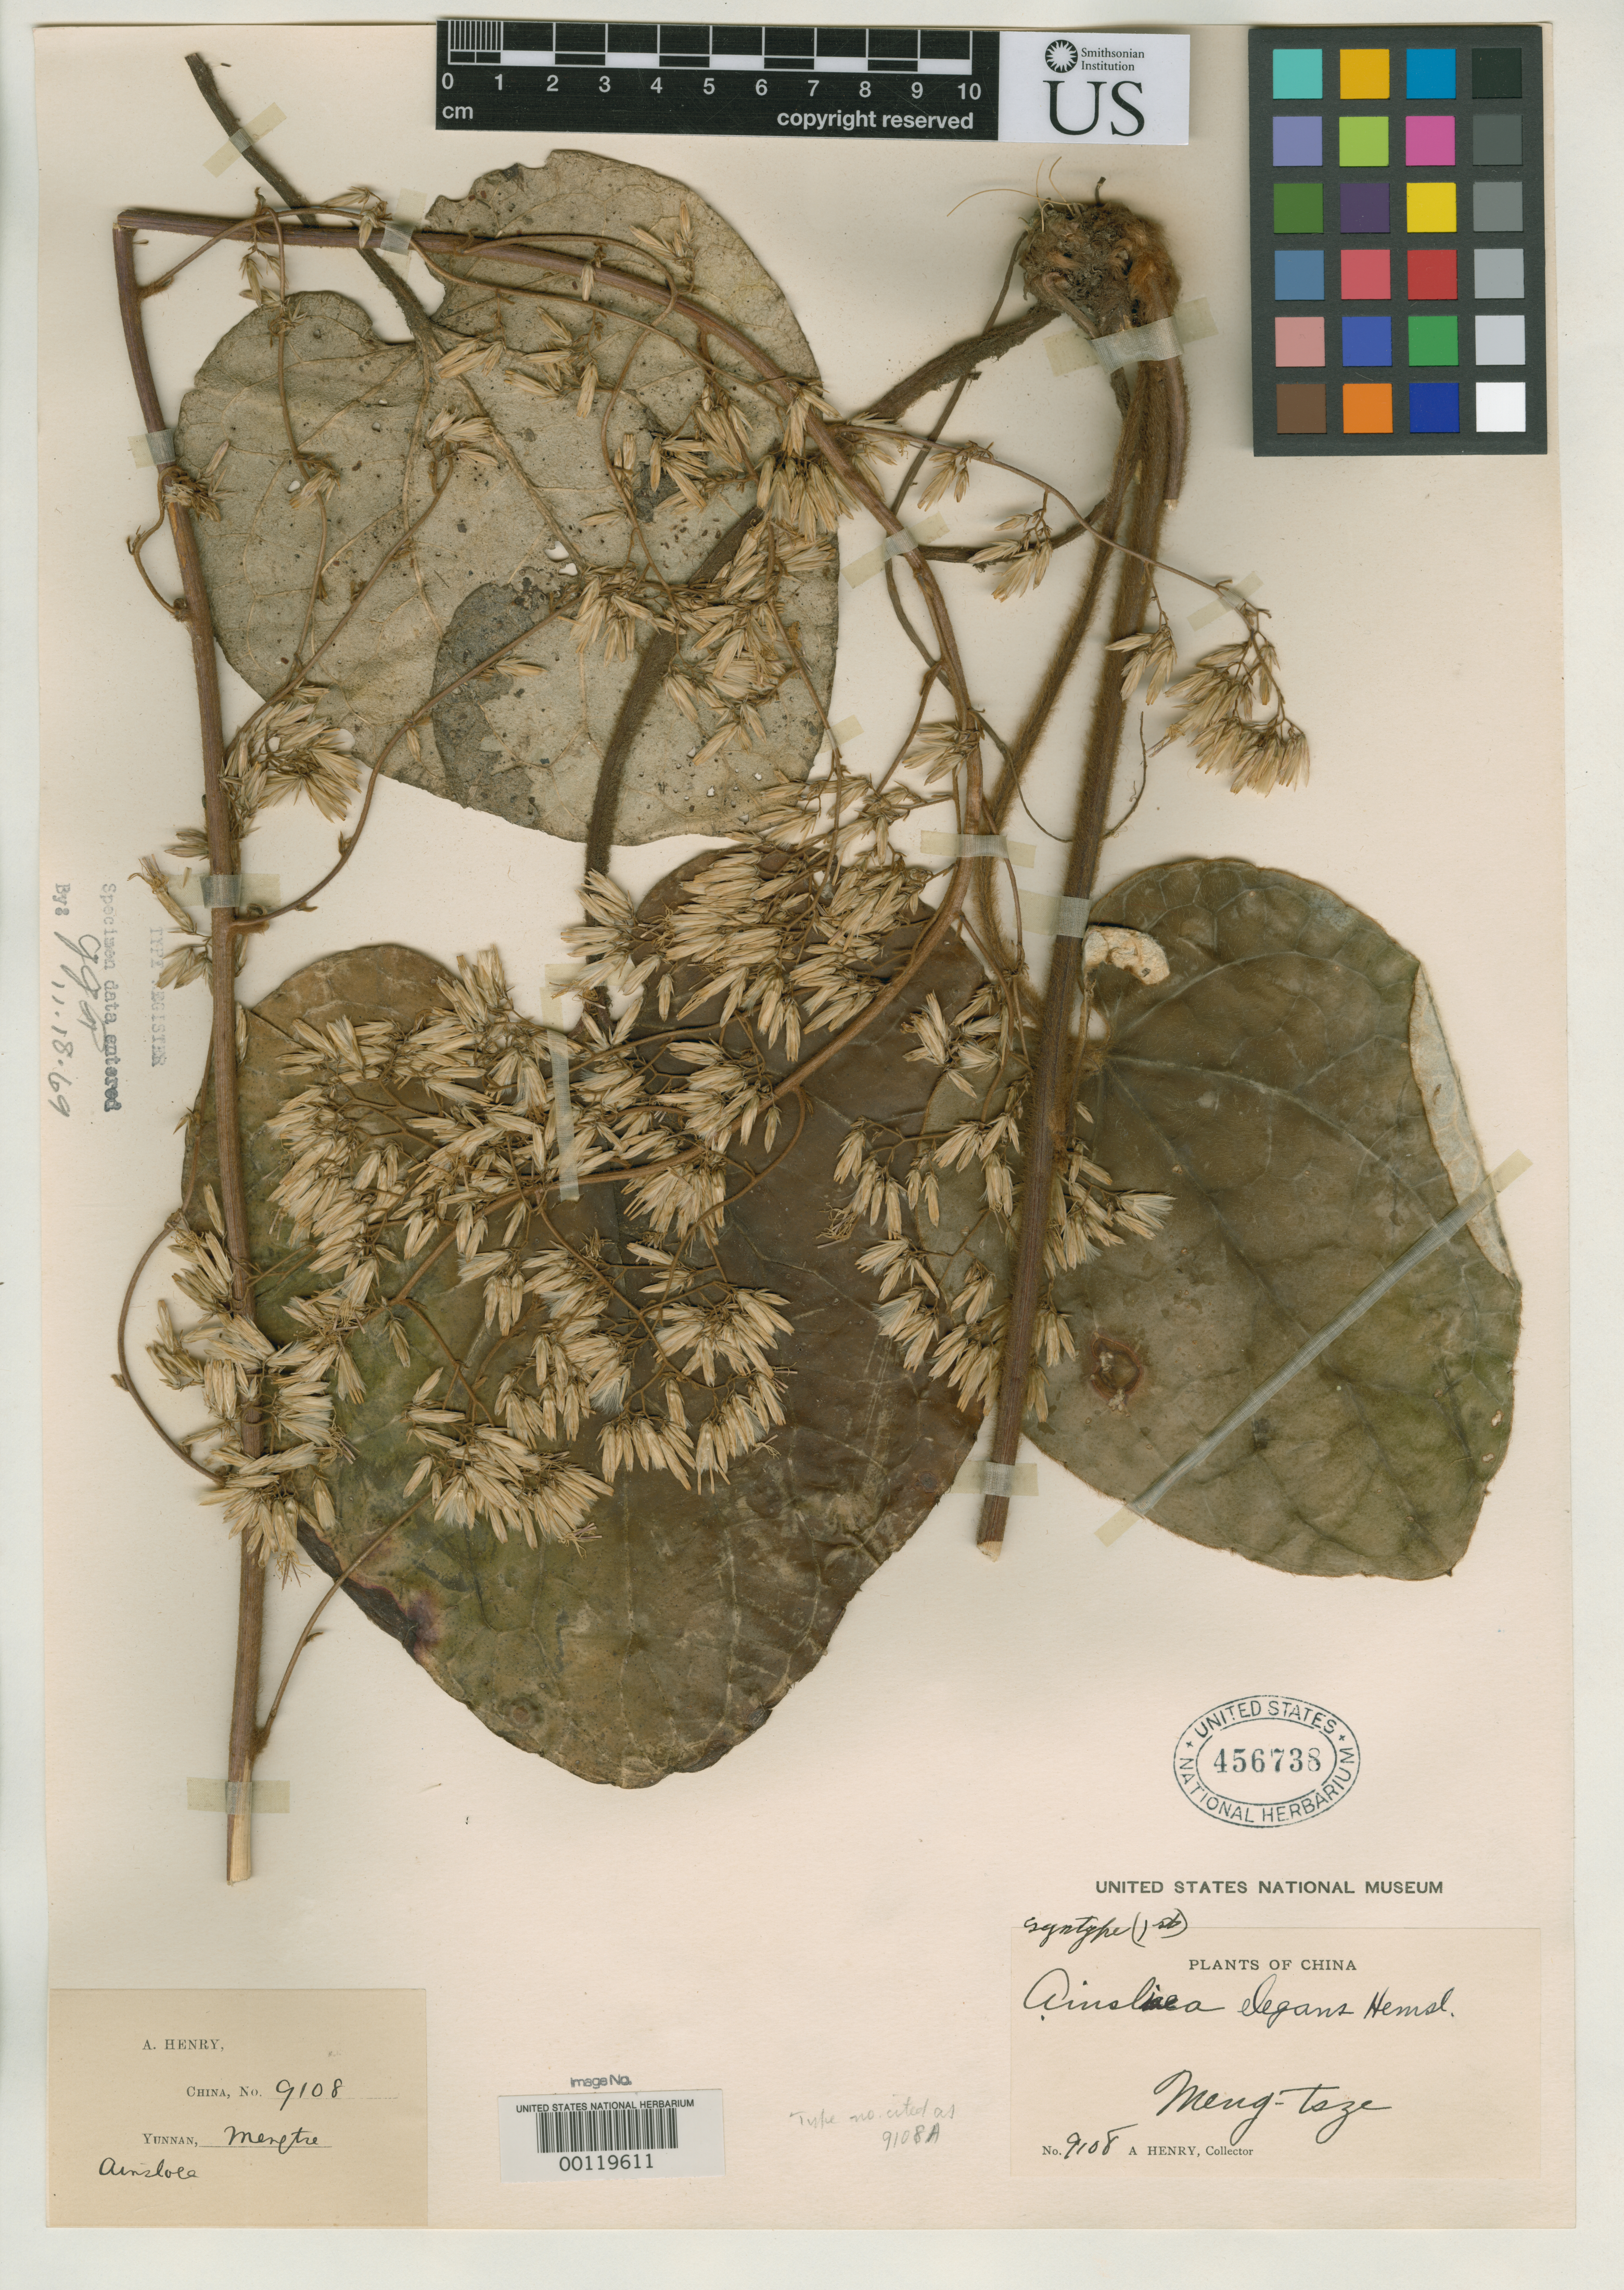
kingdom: Plantae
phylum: Tracheophyta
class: Magnoliopsida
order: Asterales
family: Asteraceae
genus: Ainsliaea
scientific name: Ainsliaea elegans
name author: Hemsl.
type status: Syntype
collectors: A. Henry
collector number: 9108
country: China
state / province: Yunnan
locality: Meng-tsze.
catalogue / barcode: US 456738